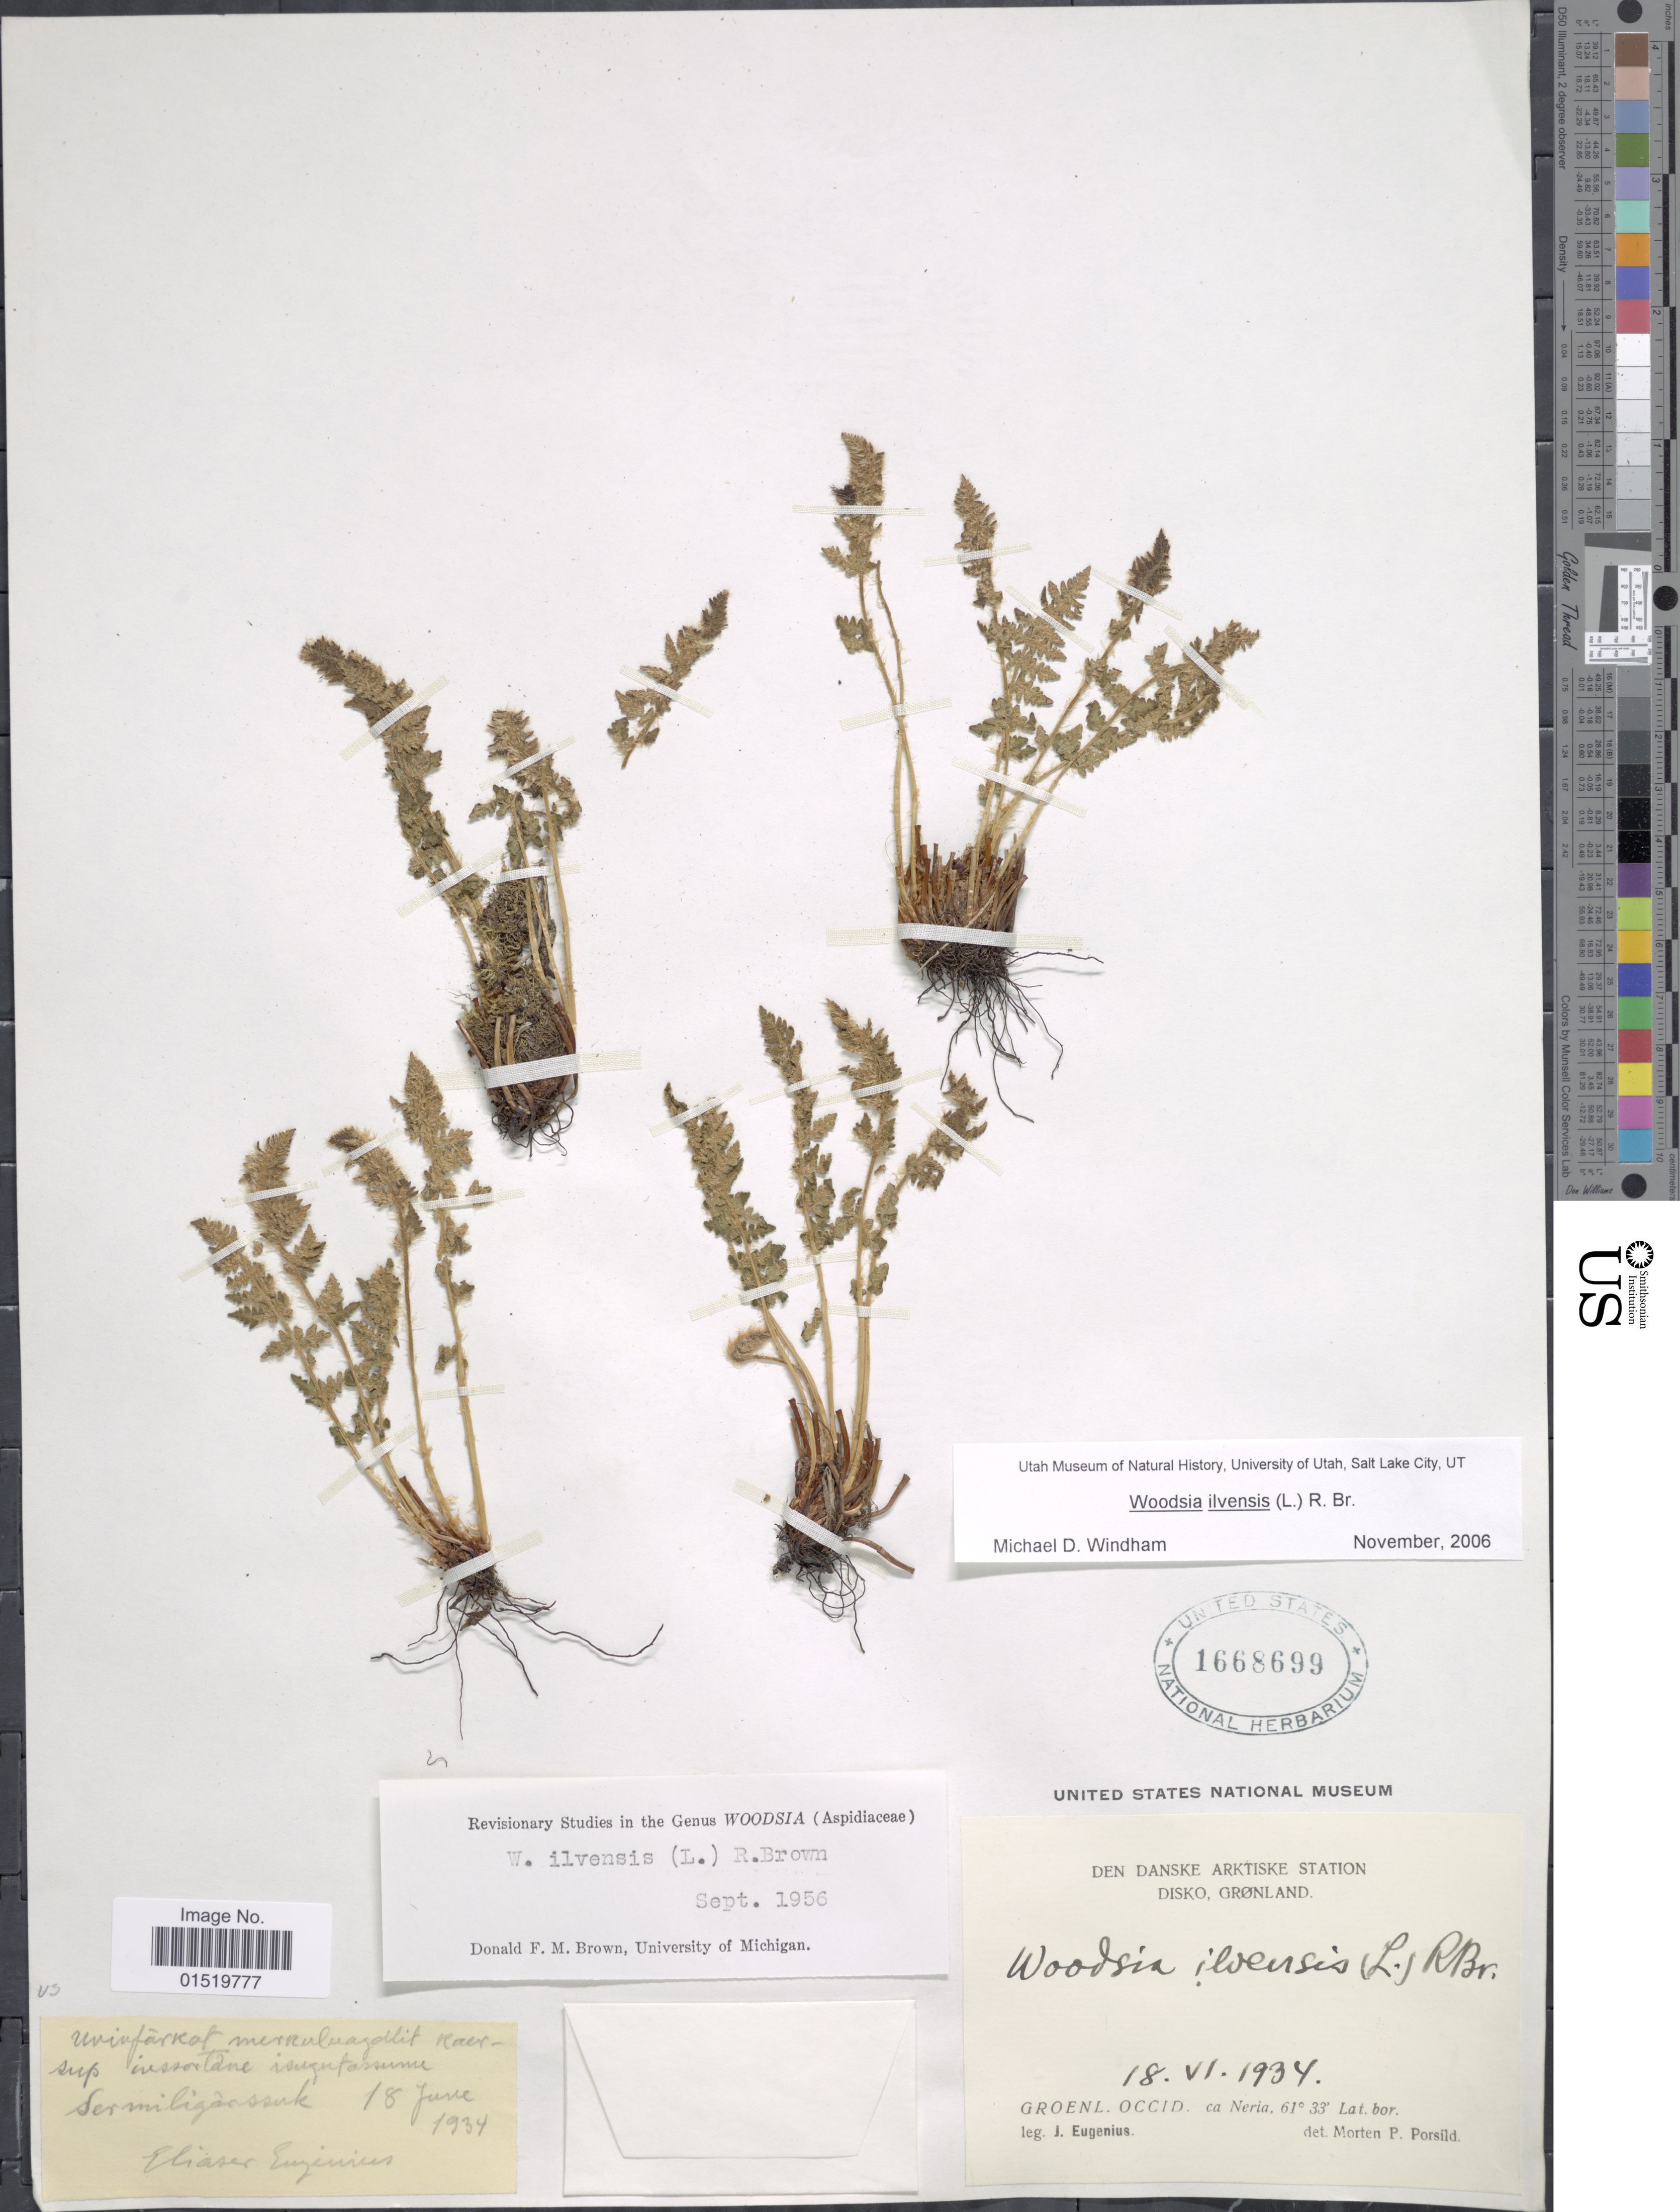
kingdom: Plantae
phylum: Tracheophyta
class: Polypodiopsida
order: Polypodiales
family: Woodsiaceae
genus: Woodsia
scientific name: Woodsia ilvensis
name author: (L.) R. Br.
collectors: J. Eugenius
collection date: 1934-06-18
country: Greenland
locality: Den Danske Artiske Station Disko, Groenl. Ociid ca Neria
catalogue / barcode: US 1668699